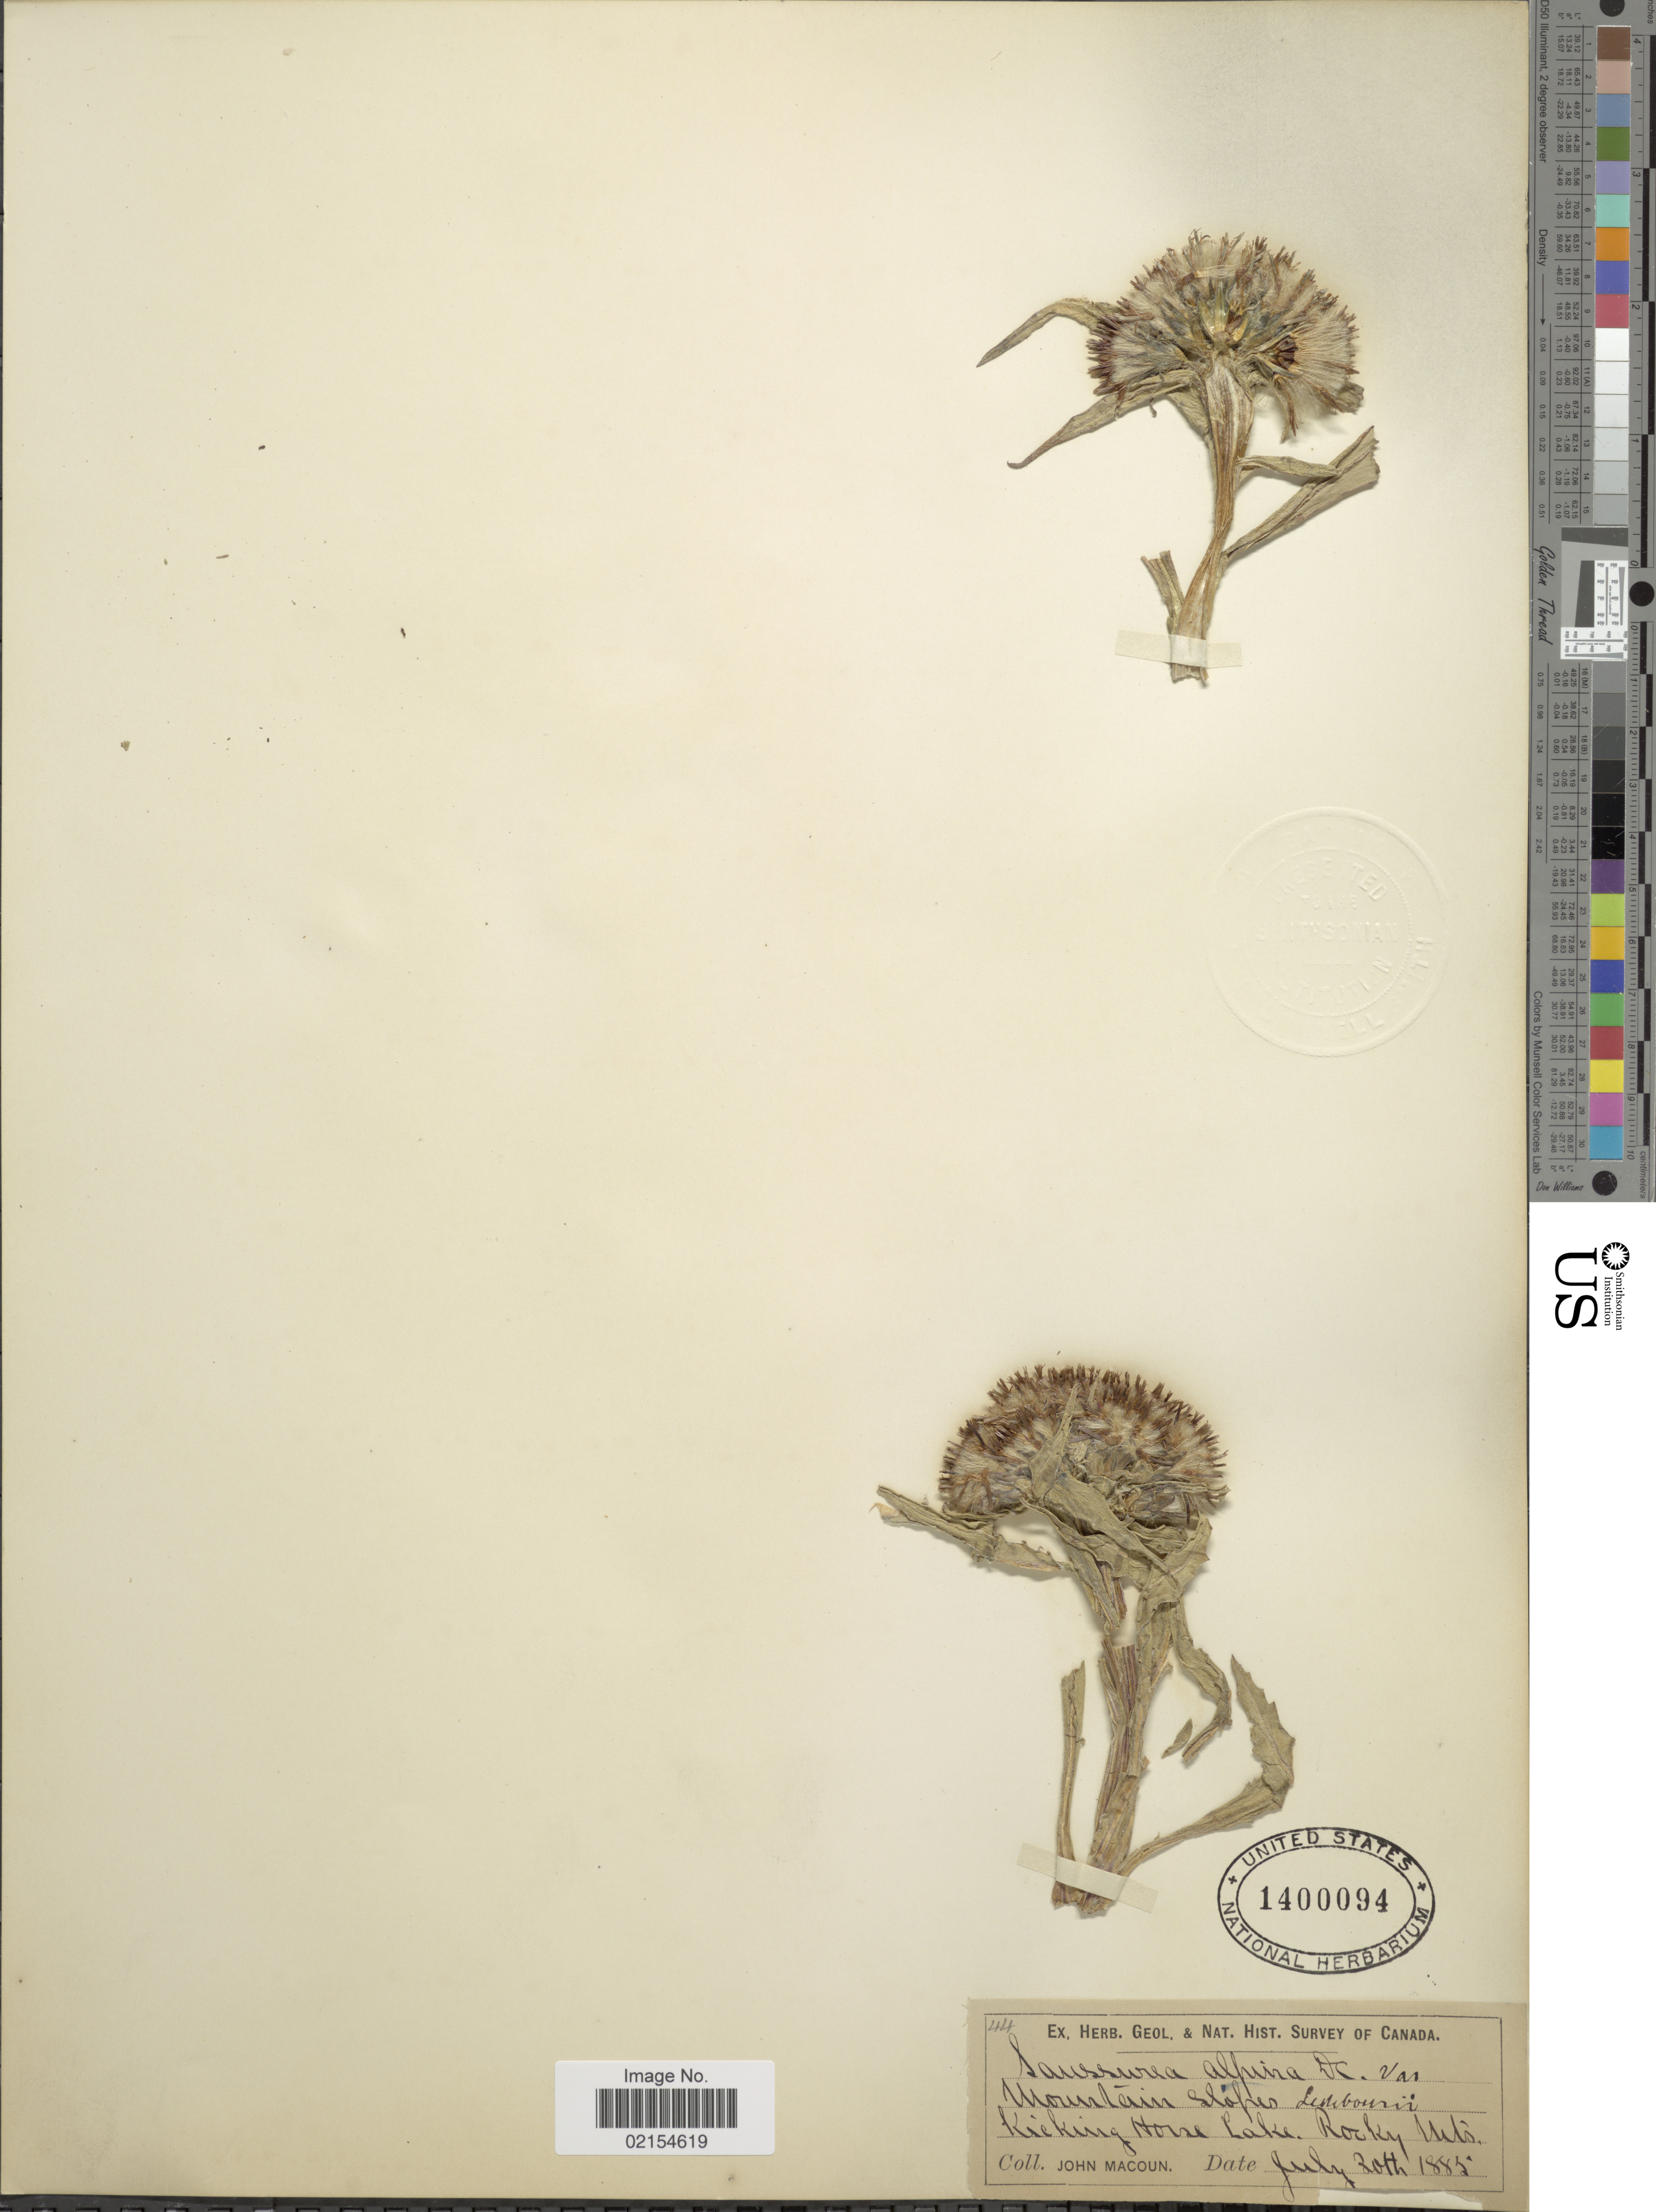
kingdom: Plantae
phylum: Tracheophyta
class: Magnoliopsida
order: Asterales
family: Asteraceae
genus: Saussurea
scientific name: Saussurea alpina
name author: (L.) DC.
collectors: J. Macoun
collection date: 1885-07-30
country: Canada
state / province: British Columbia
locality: Mountains slopes, Kicking Horse Lake, Rocky Mts.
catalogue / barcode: US 1400094